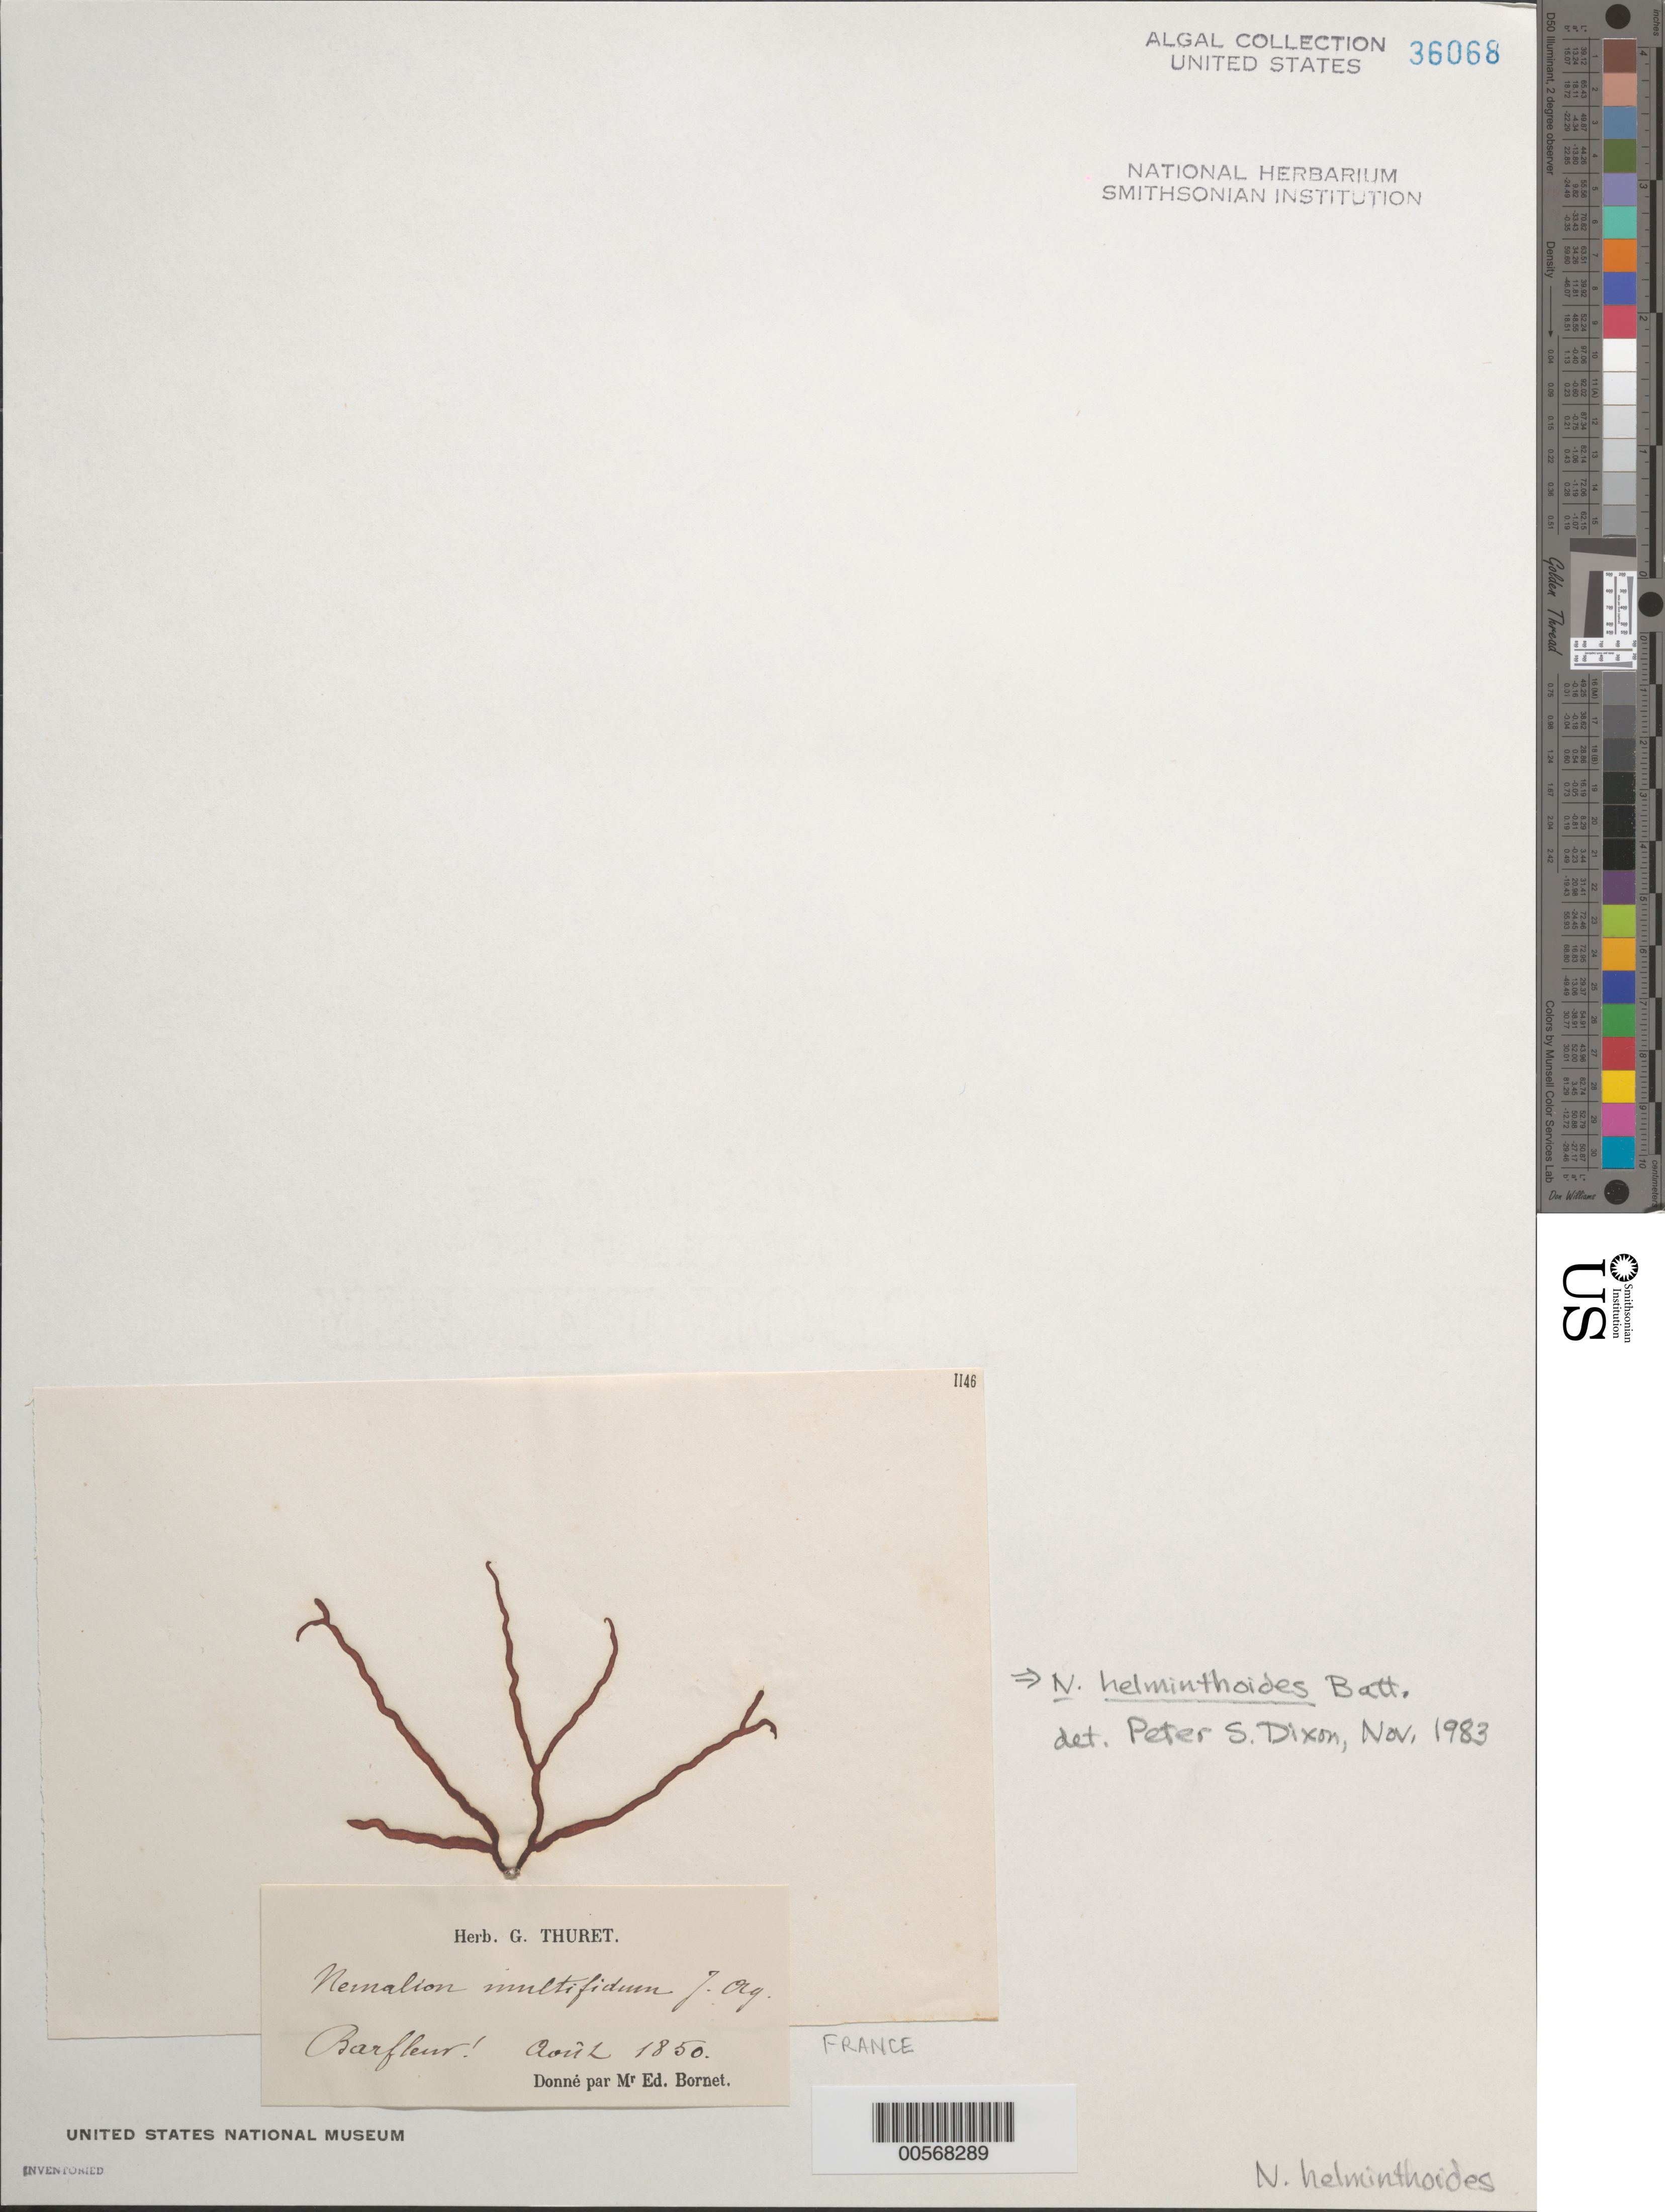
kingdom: Plantae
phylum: Rhodophyta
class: Florideophyceae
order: Nemaliales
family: Nemaliaceae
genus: Nemalion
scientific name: Nemalion multifidum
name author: (Lyngb.) Chauvin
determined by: Algae name updating Project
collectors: Thuret, G. (herbarium)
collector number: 1146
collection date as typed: Aug 1850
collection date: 1850-08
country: France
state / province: Normandie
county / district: Manche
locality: Barfleur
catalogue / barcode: US 36068